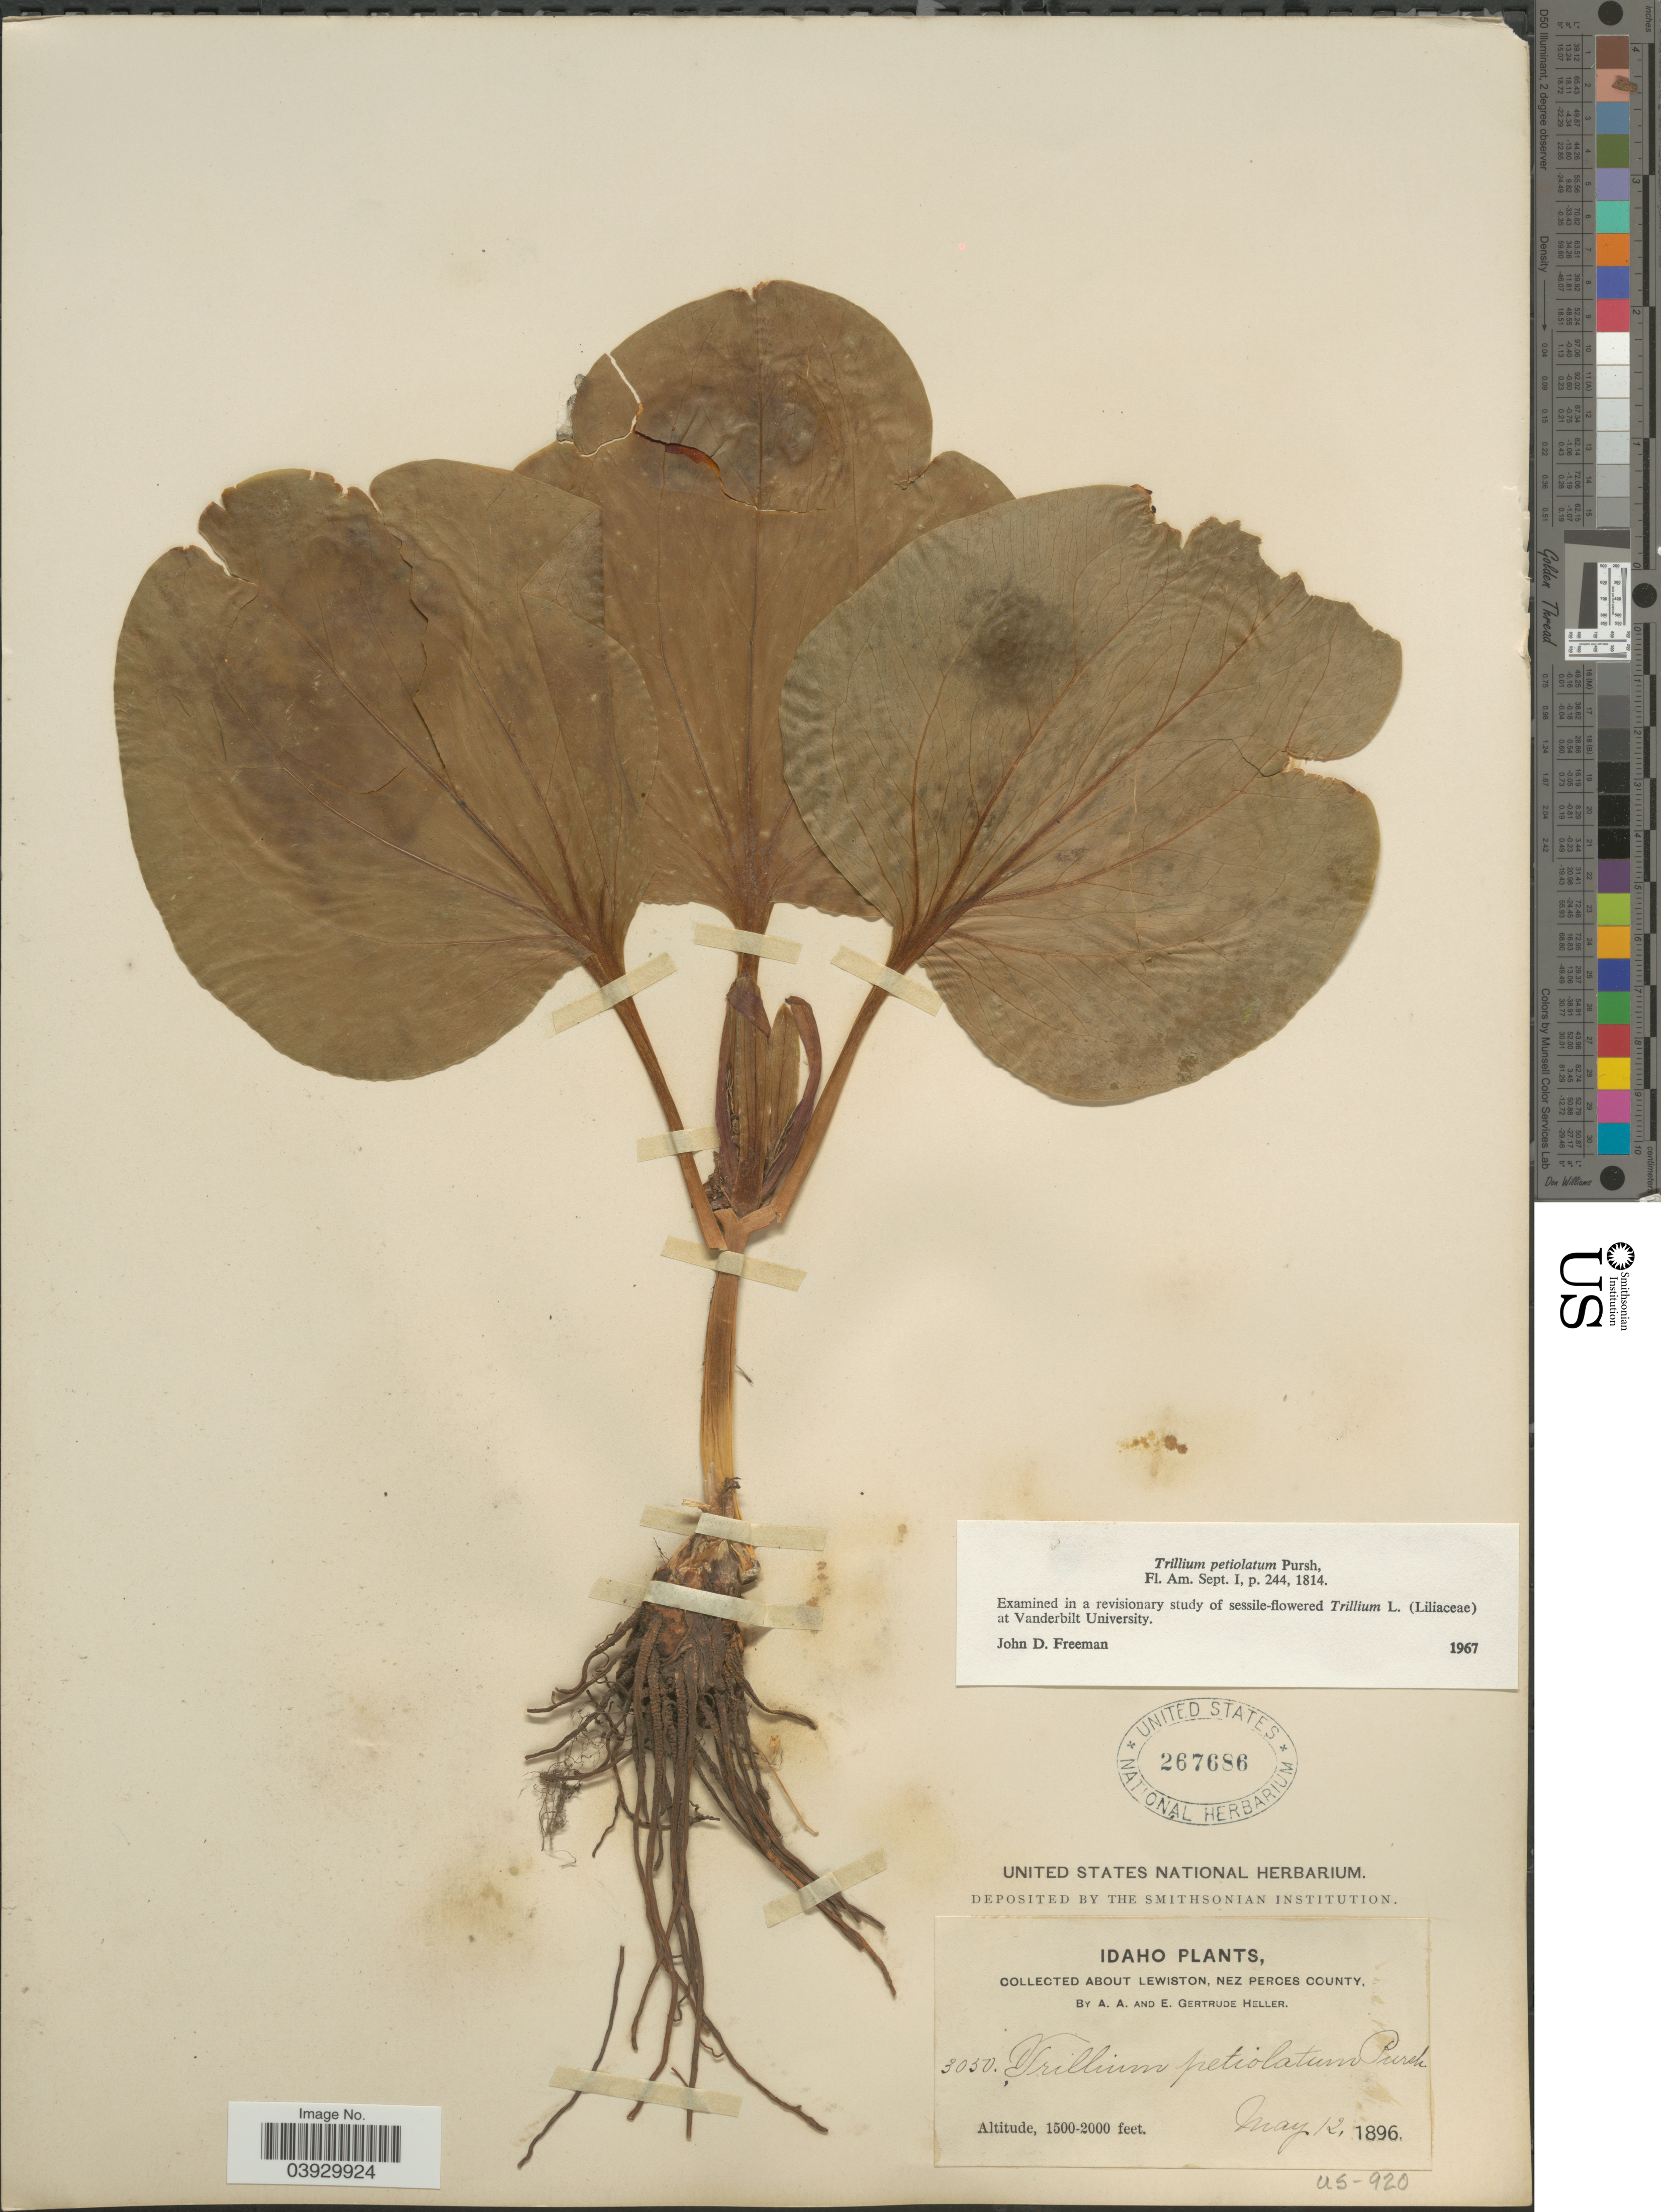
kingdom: Plantae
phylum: Tracheophyta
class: Liliopsida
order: Liliales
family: Melanthiaceae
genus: Trillium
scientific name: Trillium petiolatum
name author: Pursh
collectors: A. A. Heller & E. G. Heller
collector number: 3050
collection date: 1896-05-12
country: United States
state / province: Idaho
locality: About Lewiston, Nez Perces County.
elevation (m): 457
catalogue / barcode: US 267686